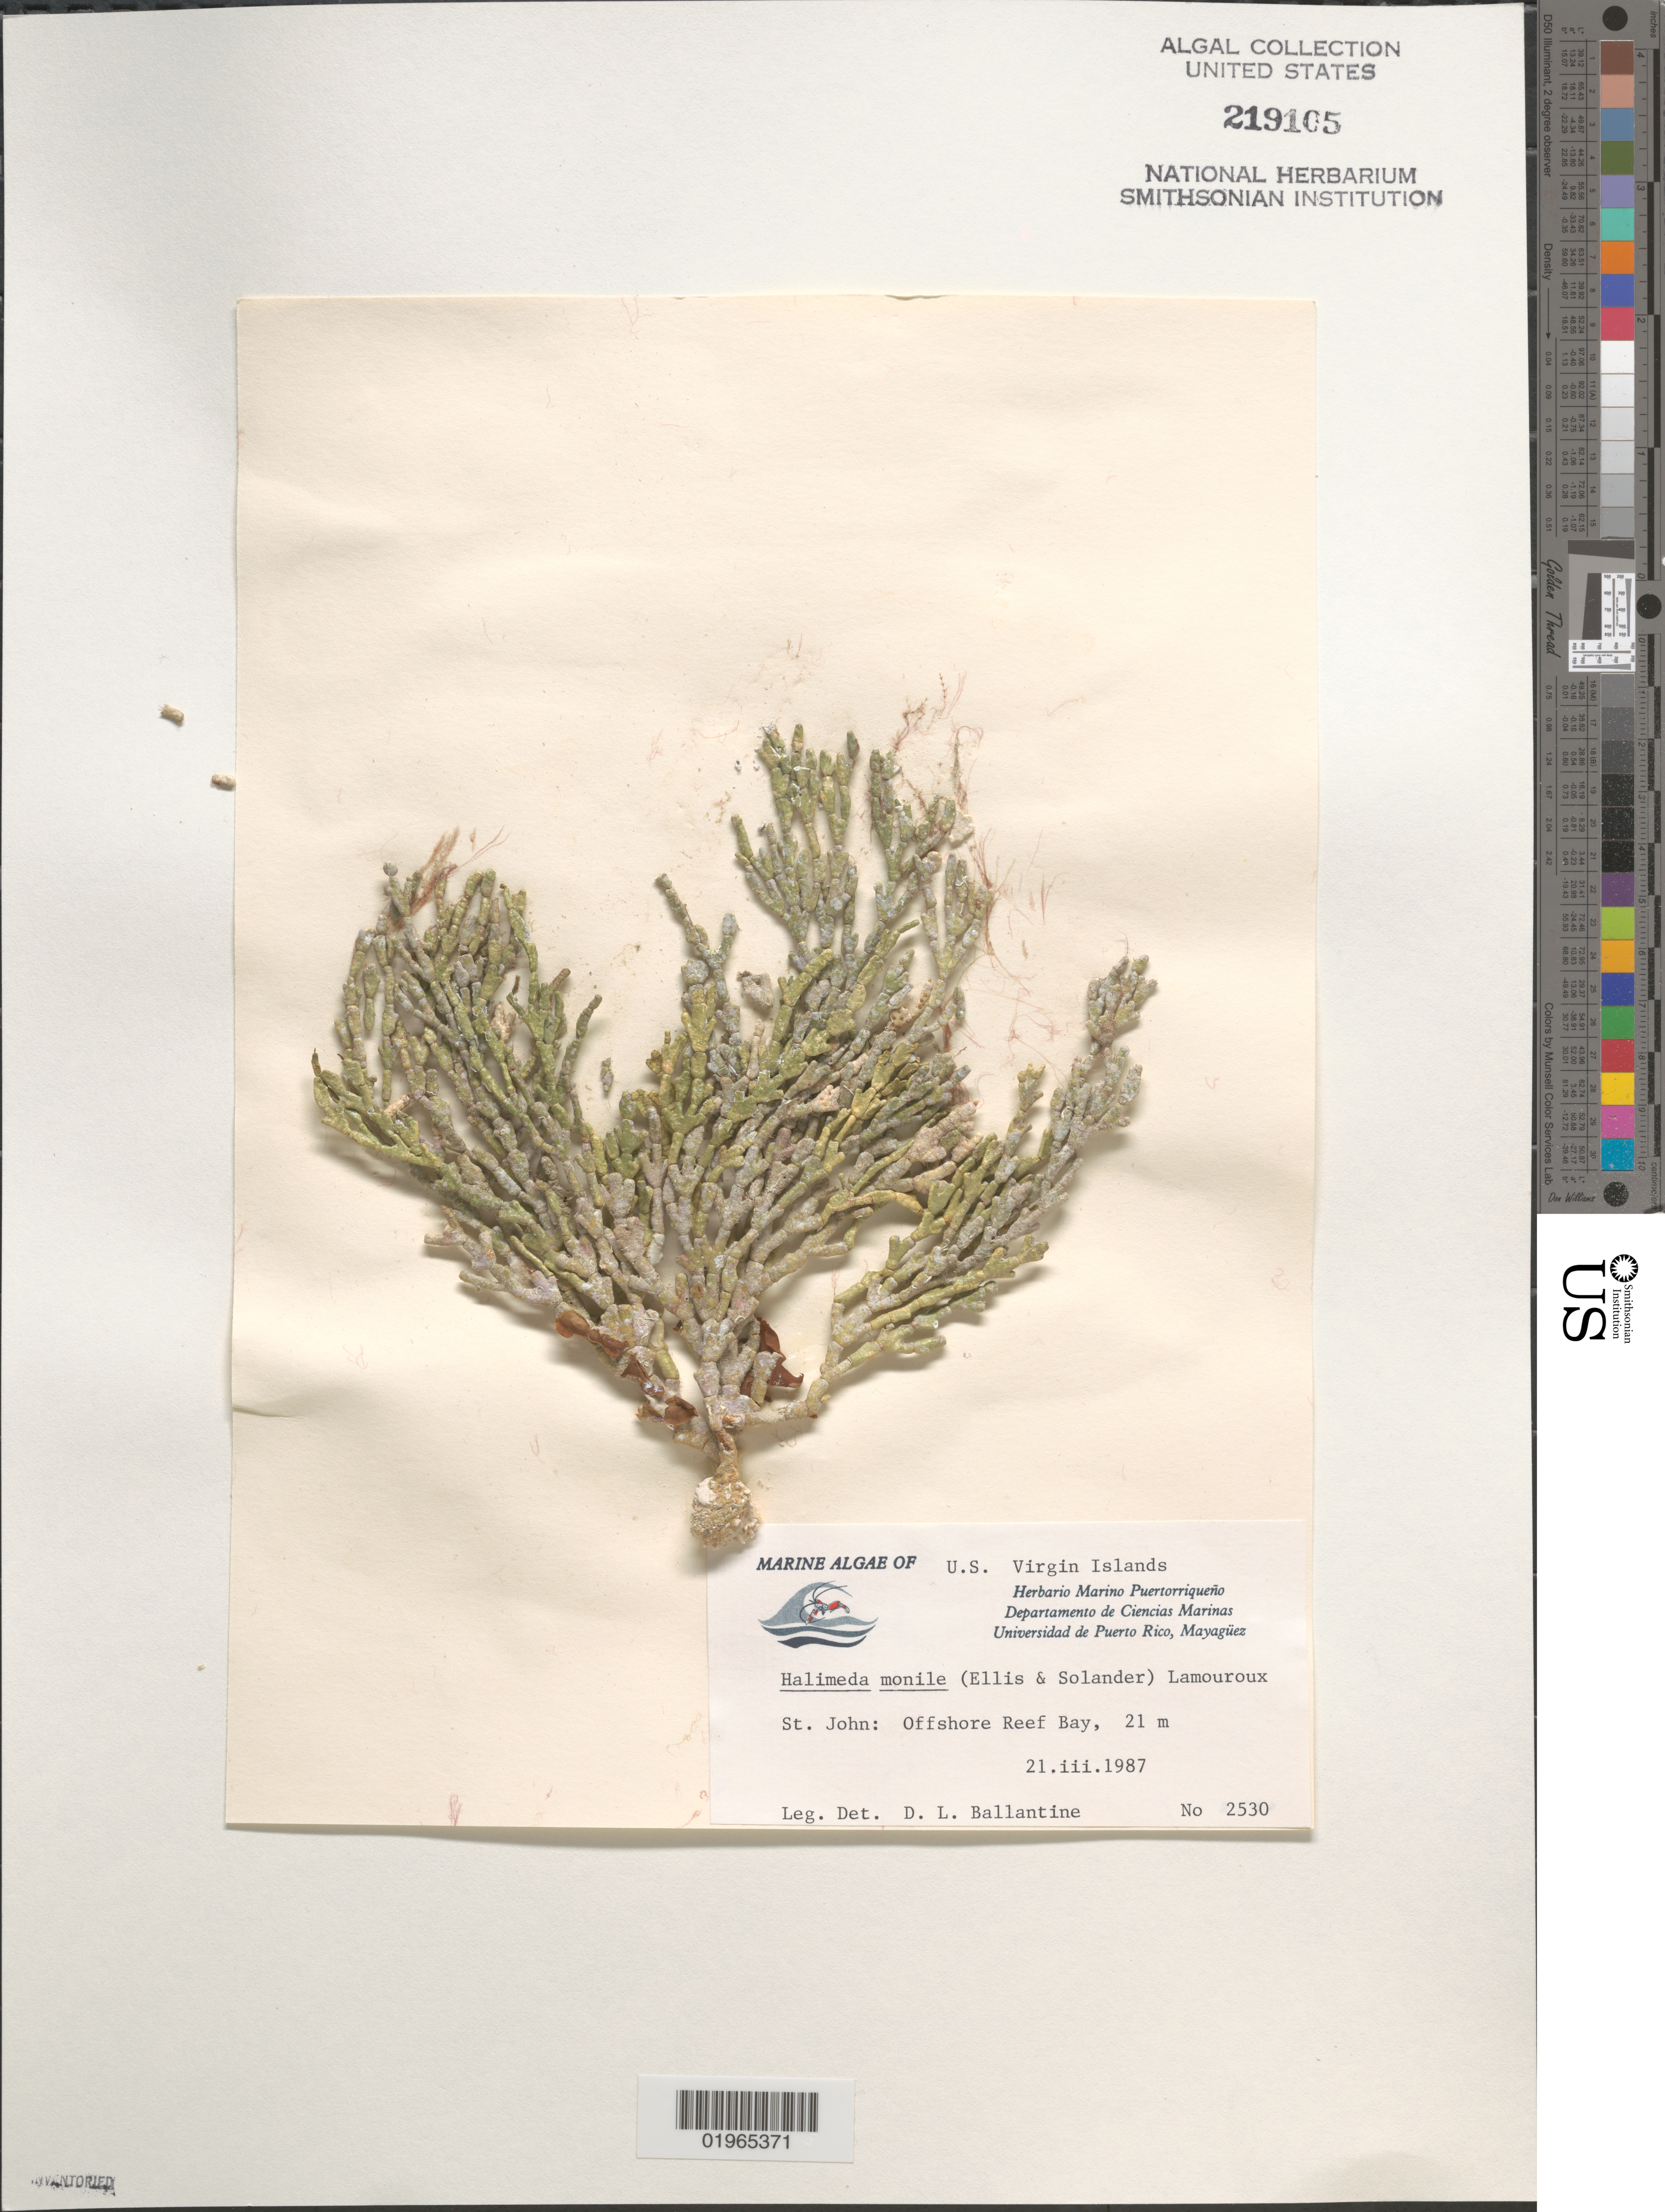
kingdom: Plantae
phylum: Chlorophyta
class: Ulvophyceae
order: Bryopsidales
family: Halimedaceae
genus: Halimeda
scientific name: Halimeda monile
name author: (J. Ellis & Sol.) J.V.Lamouroux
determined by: Ballantine, D. L.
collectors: D.L. Ballantine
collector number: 2530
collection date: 1987-03-21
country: U.S. Virgin Islands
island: St. John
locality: Offshore Reef Bay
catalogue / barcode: US 219105